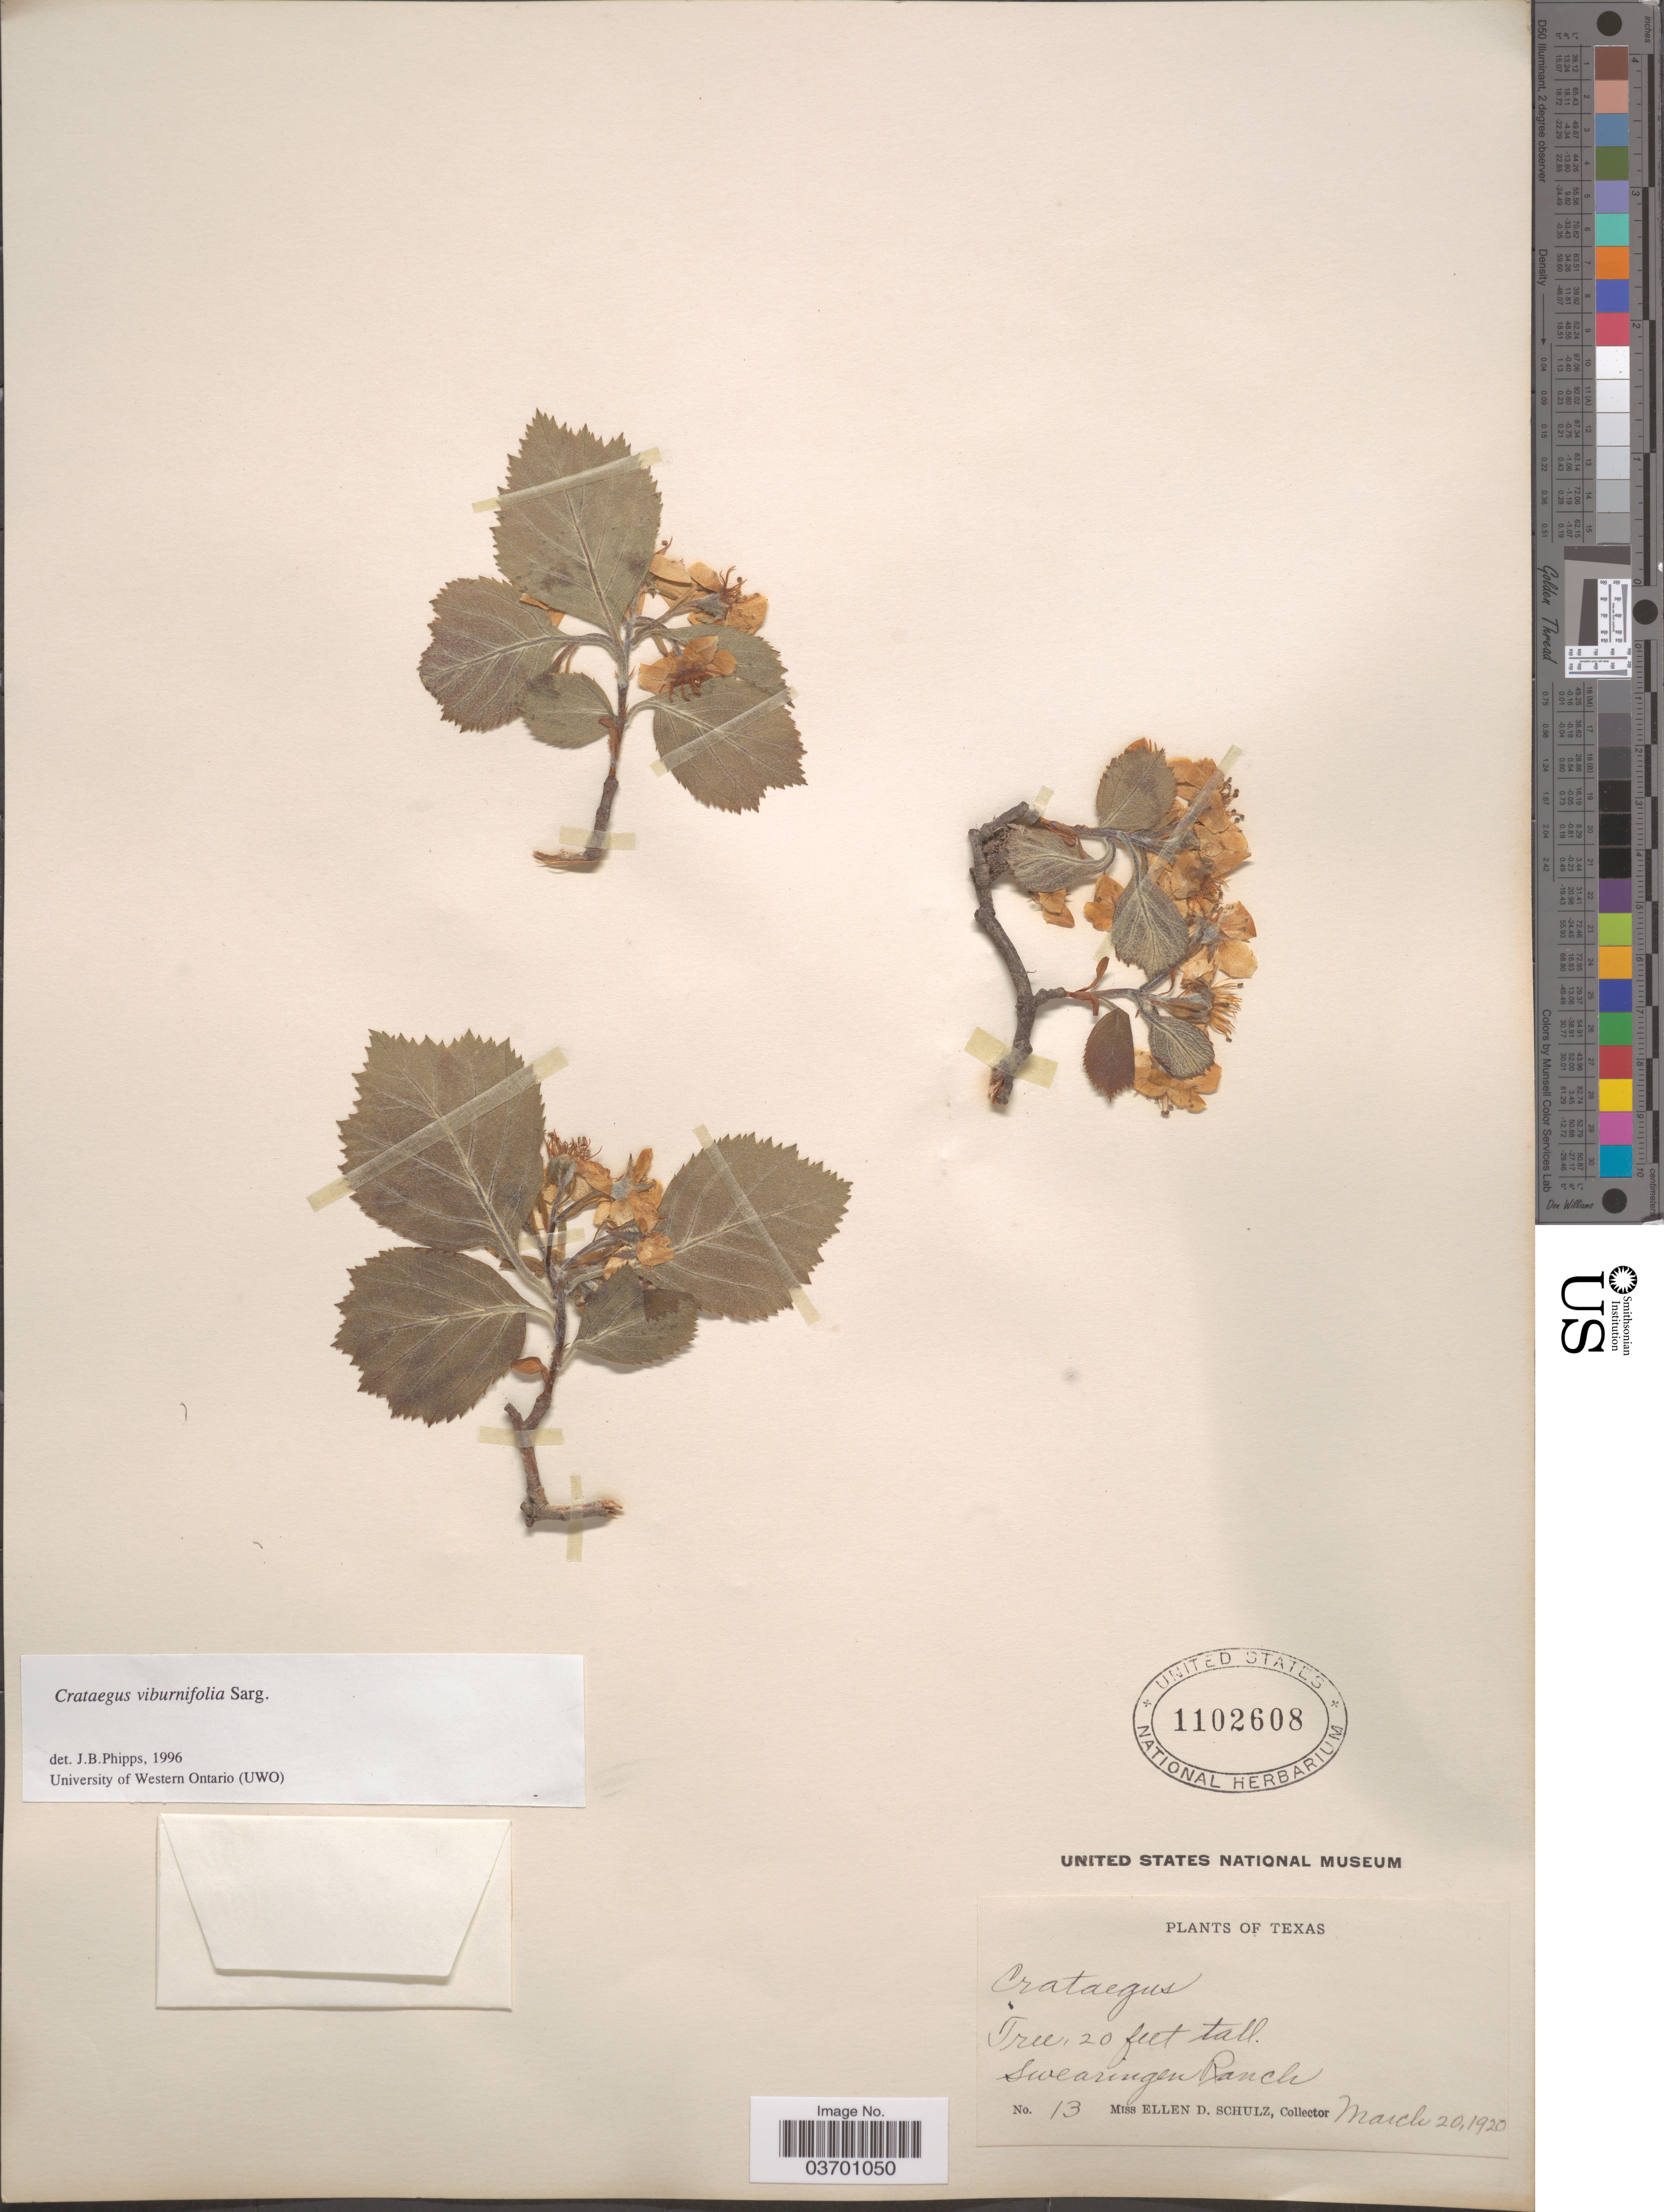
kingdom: Plantae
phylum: Tracheophyta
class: Magnoliopsida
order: Rosales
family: Rosaceae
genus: Crataegus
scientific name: Crataegus mollis var. viburnifolia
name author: (Sarg.) Lance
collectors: E. D. Schulz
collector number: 13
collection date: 1920-03-20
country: United States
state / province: Texas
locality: Swearingen Ranch.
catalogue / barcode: US 1102608